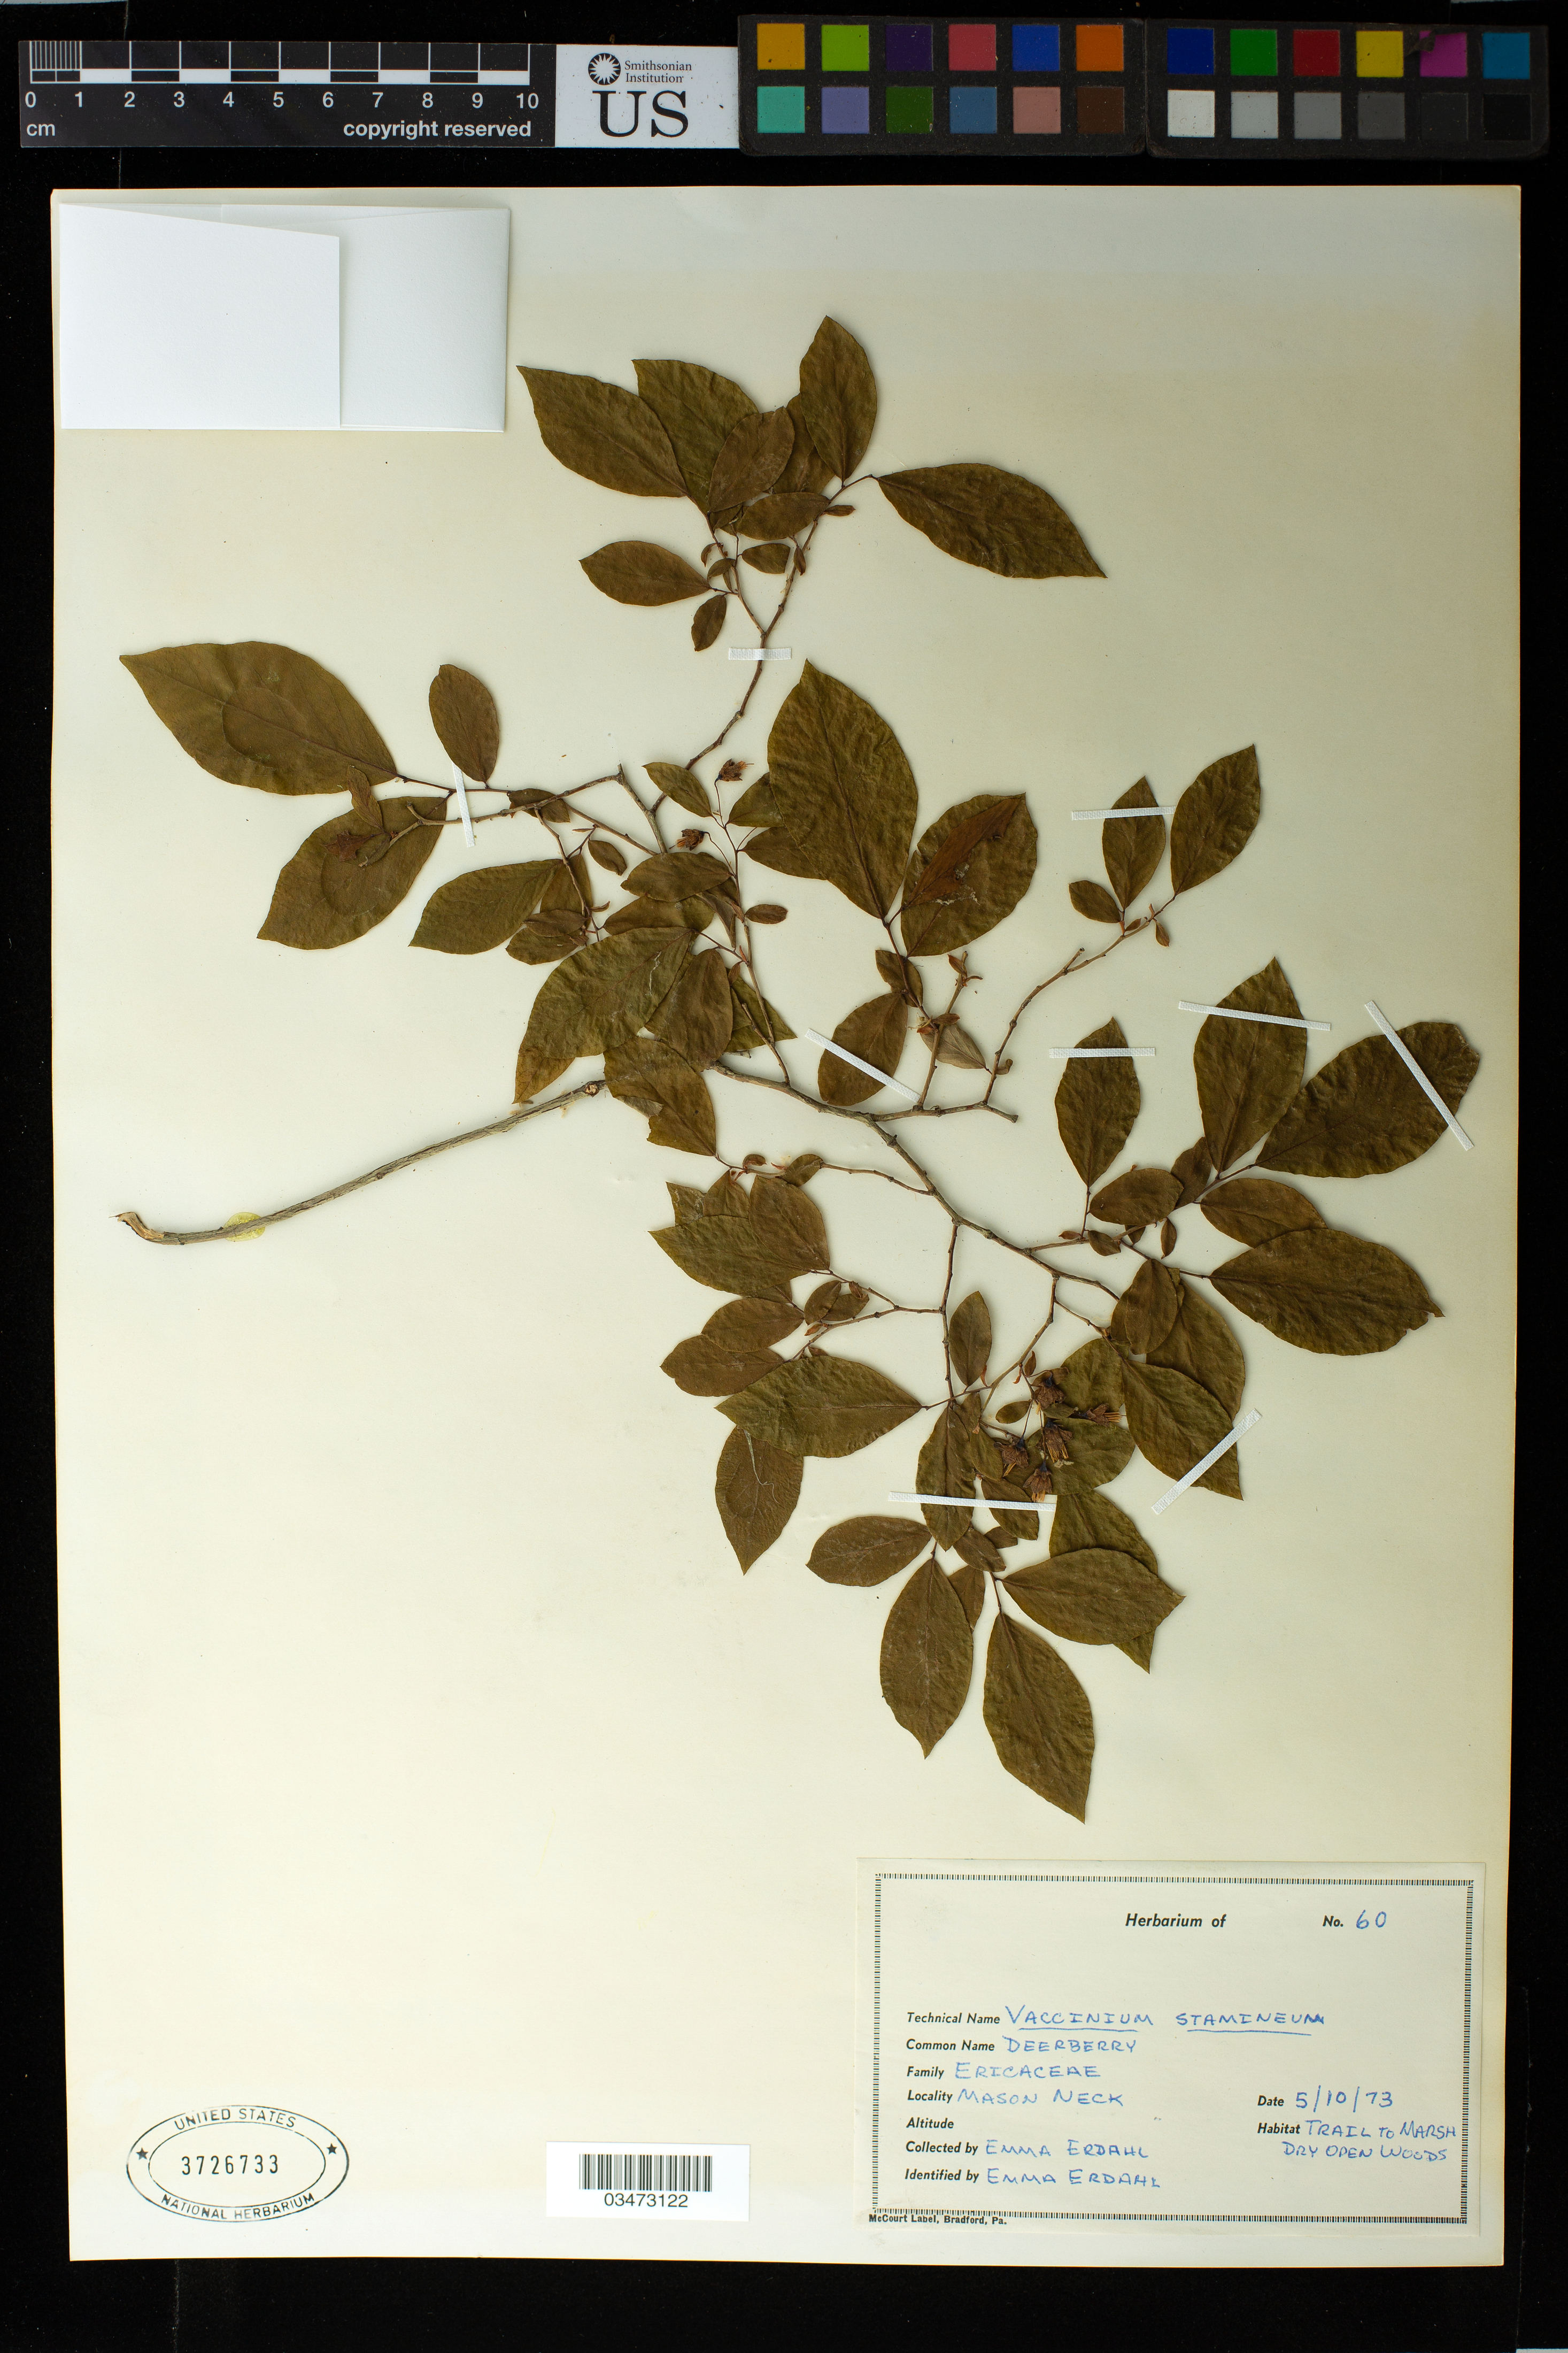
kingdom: Plantae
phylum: Tracheophyta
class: Magnoliopsida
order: Ericales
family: Ericaceae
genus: Vaccinium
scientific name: Vaccinium stamineum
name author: L.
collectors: E. Erdahl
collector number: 60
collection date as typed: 10 May 1973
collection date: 1973-05-10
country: United States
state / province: Virginia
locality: Mason Neck.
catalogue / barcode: US 3726733